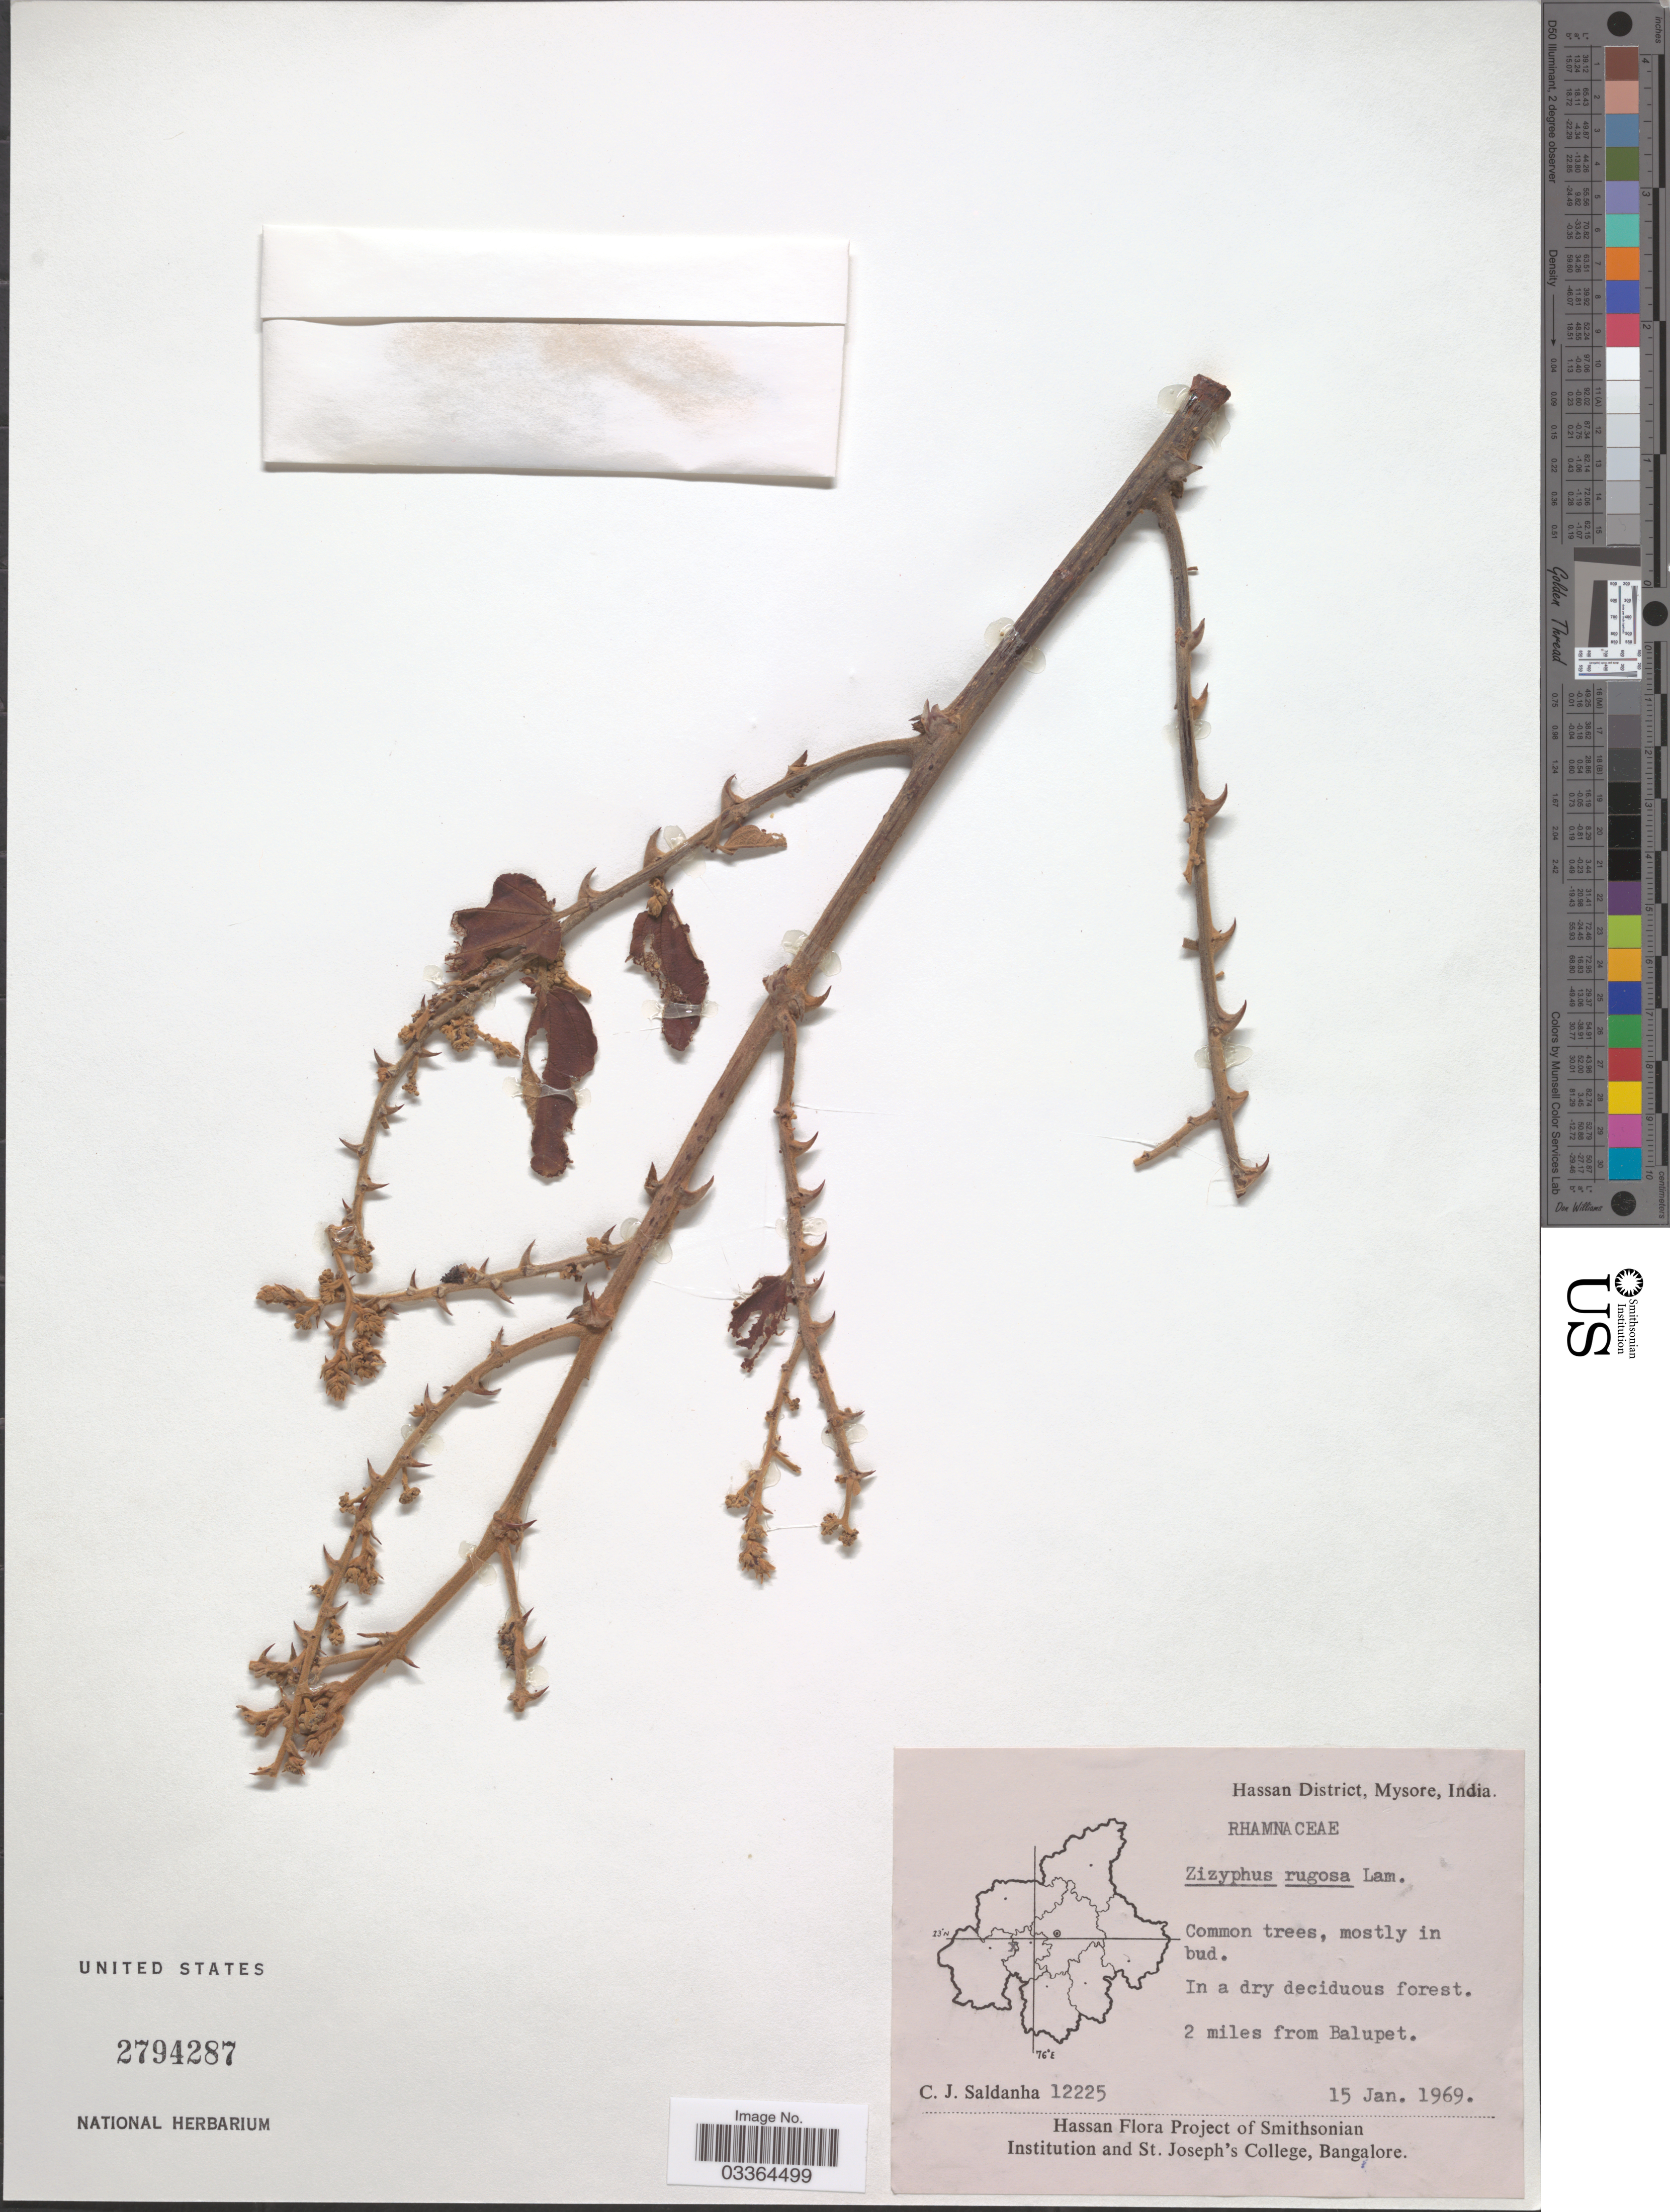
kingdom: Plantae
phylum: Tracheophyta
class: Magnoliopsida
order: Rosales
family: Rhamnaceae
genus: Ziziphus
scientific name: Ziziphus rugosa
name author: Lam.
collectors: C. J. Saldanha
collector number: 12225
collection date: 1969-01-15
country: India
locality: Hassan District, Mysore. 2 miles from Balupet.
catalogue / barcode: US 2794287